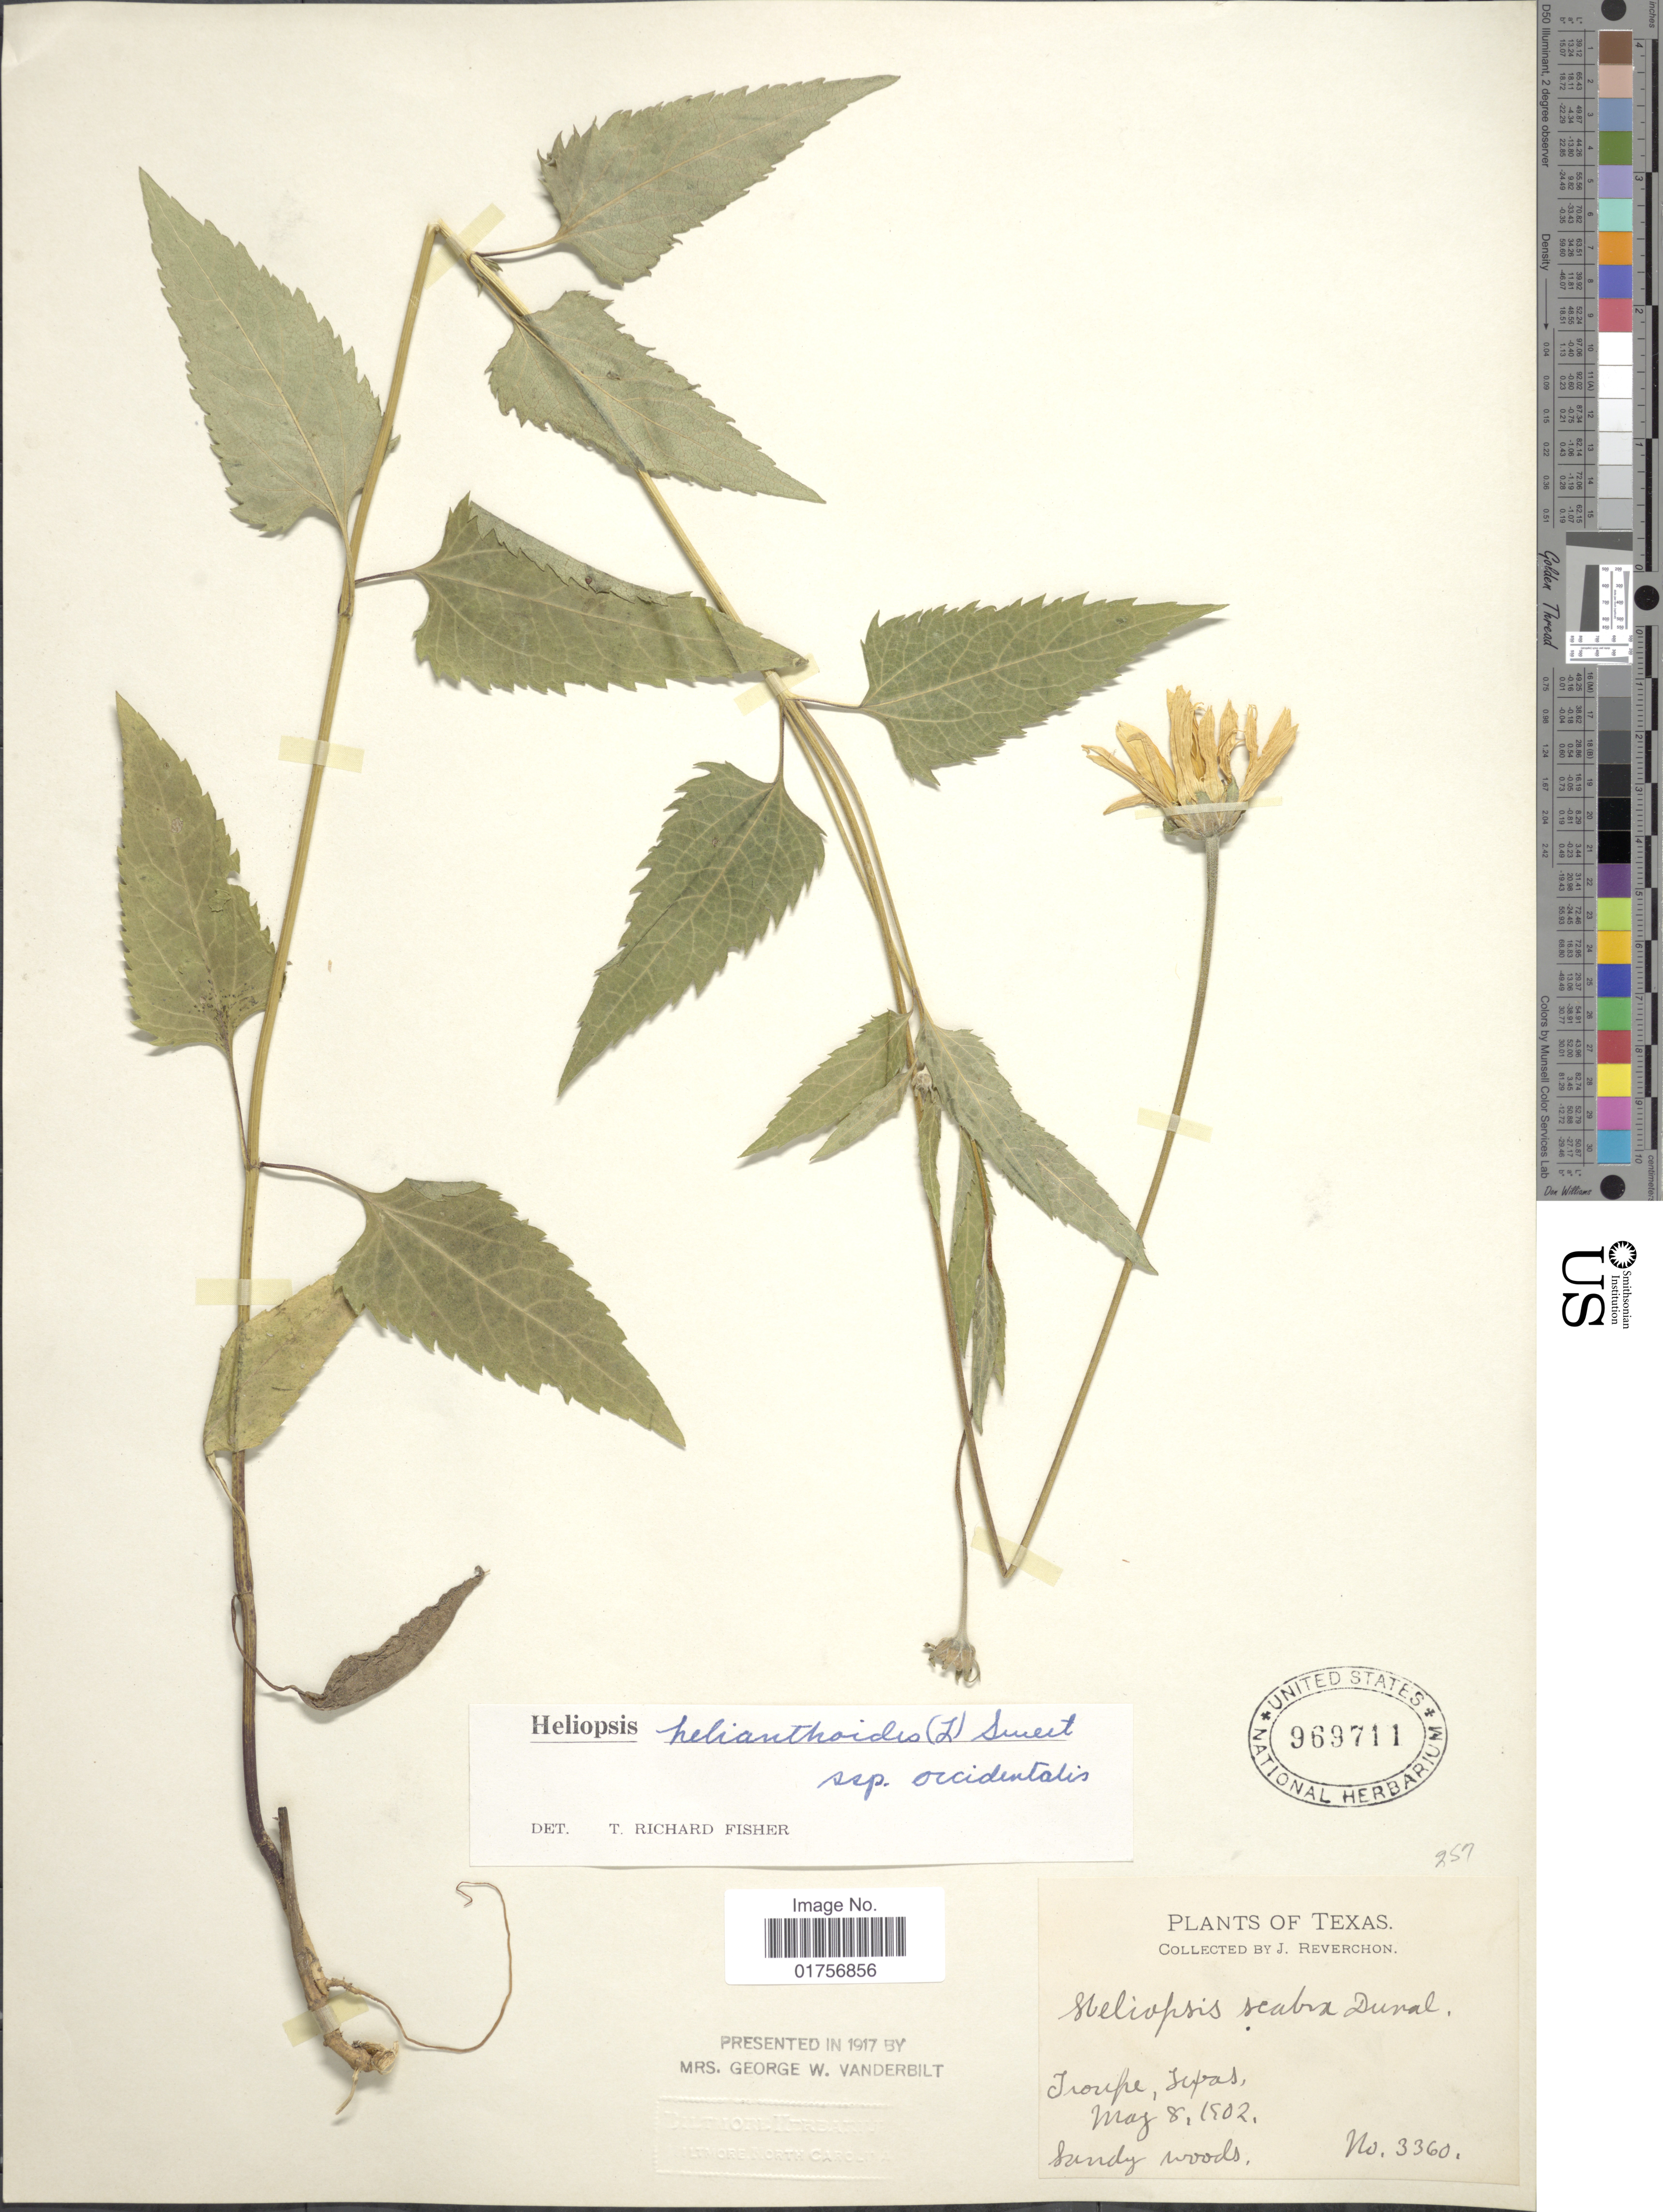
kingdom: Plantae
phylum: Tracheophyta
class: Magnoliopsida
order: Asterales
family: Asteraceae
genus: Heliopsis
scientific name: Heliopsis helianthoides subsp. occidentalis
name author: T.R. Fisher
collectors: J. Reverchon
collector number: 3360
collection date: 1902-05-08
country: United States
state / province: Texas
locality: Troupe, Texas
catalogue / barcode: US 969711